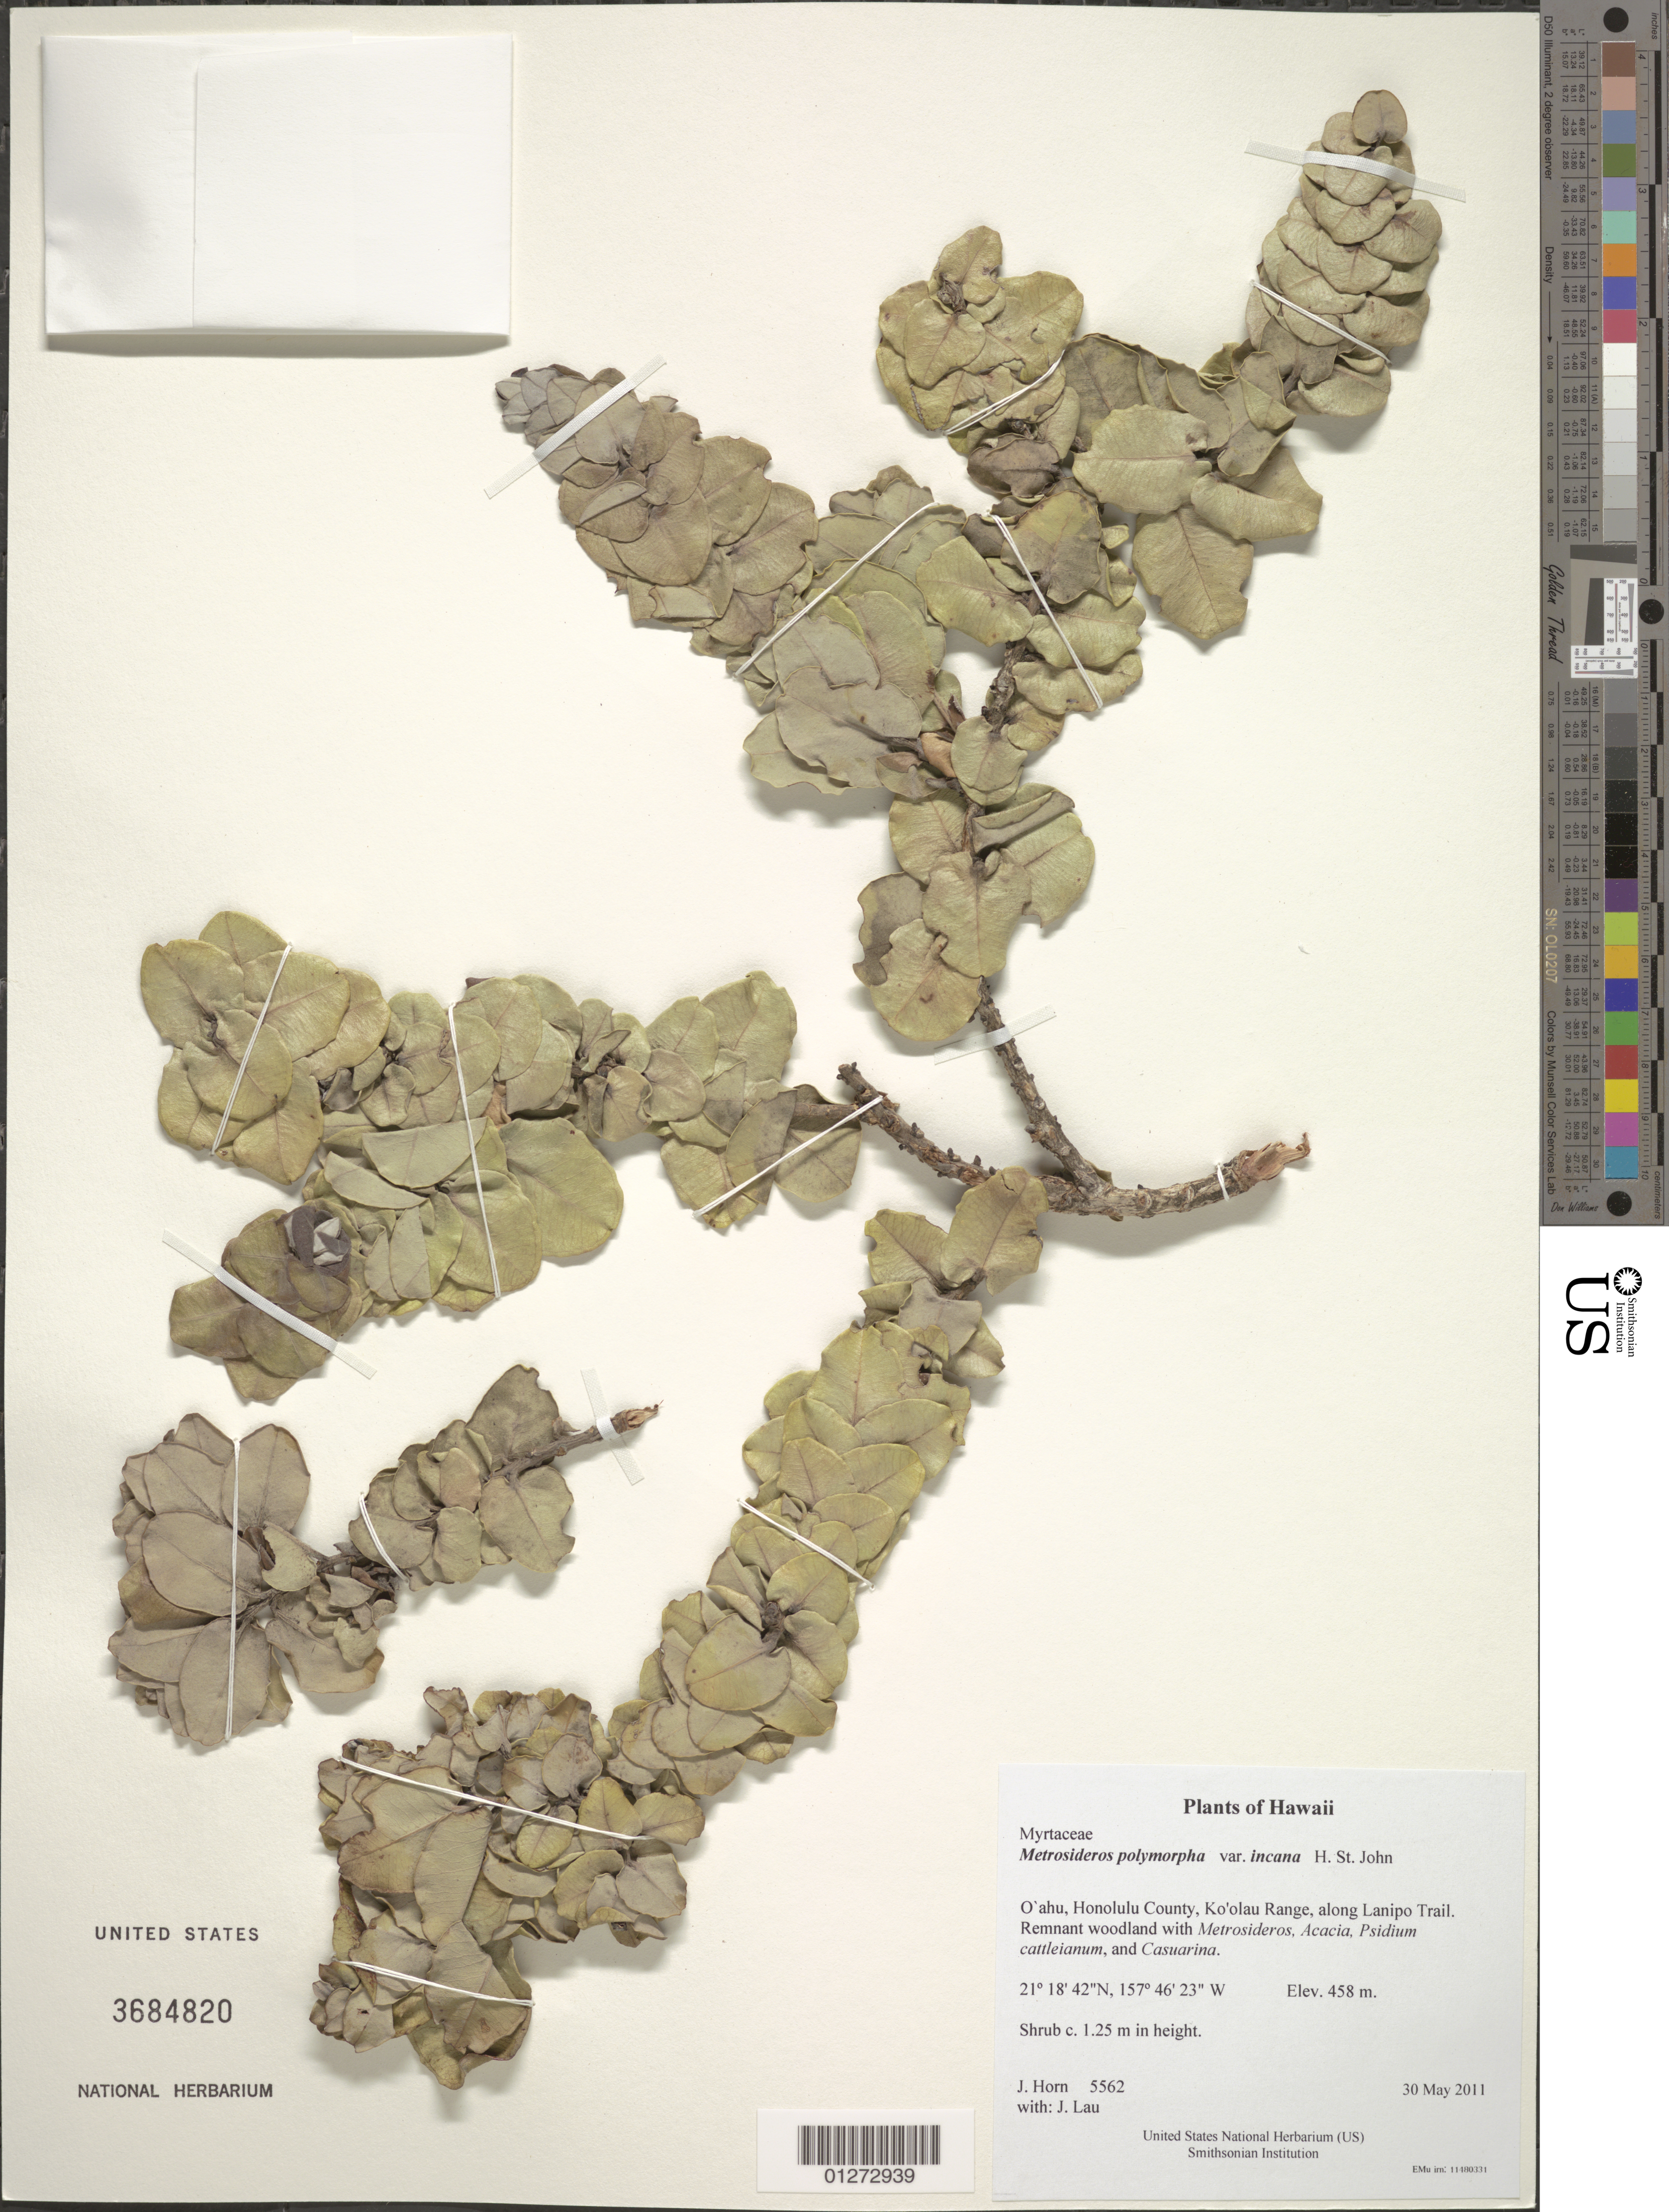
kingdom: Plantae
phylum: Tracheophyta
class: Magnoliopsida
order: Myrtales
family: Myrtaceae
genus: Metrosideros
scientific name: Metrosideros polymorpha var. incana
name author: H. St. John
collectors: J. Horn & J. Lau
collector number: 5562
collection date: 2011-05-30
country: United States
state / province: Hawaii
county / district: Honolulu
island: Oahu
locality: Ko'olau Range, along Lanipo Trail.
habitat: Remnant woodland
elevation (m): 458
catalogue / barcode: US 3684820